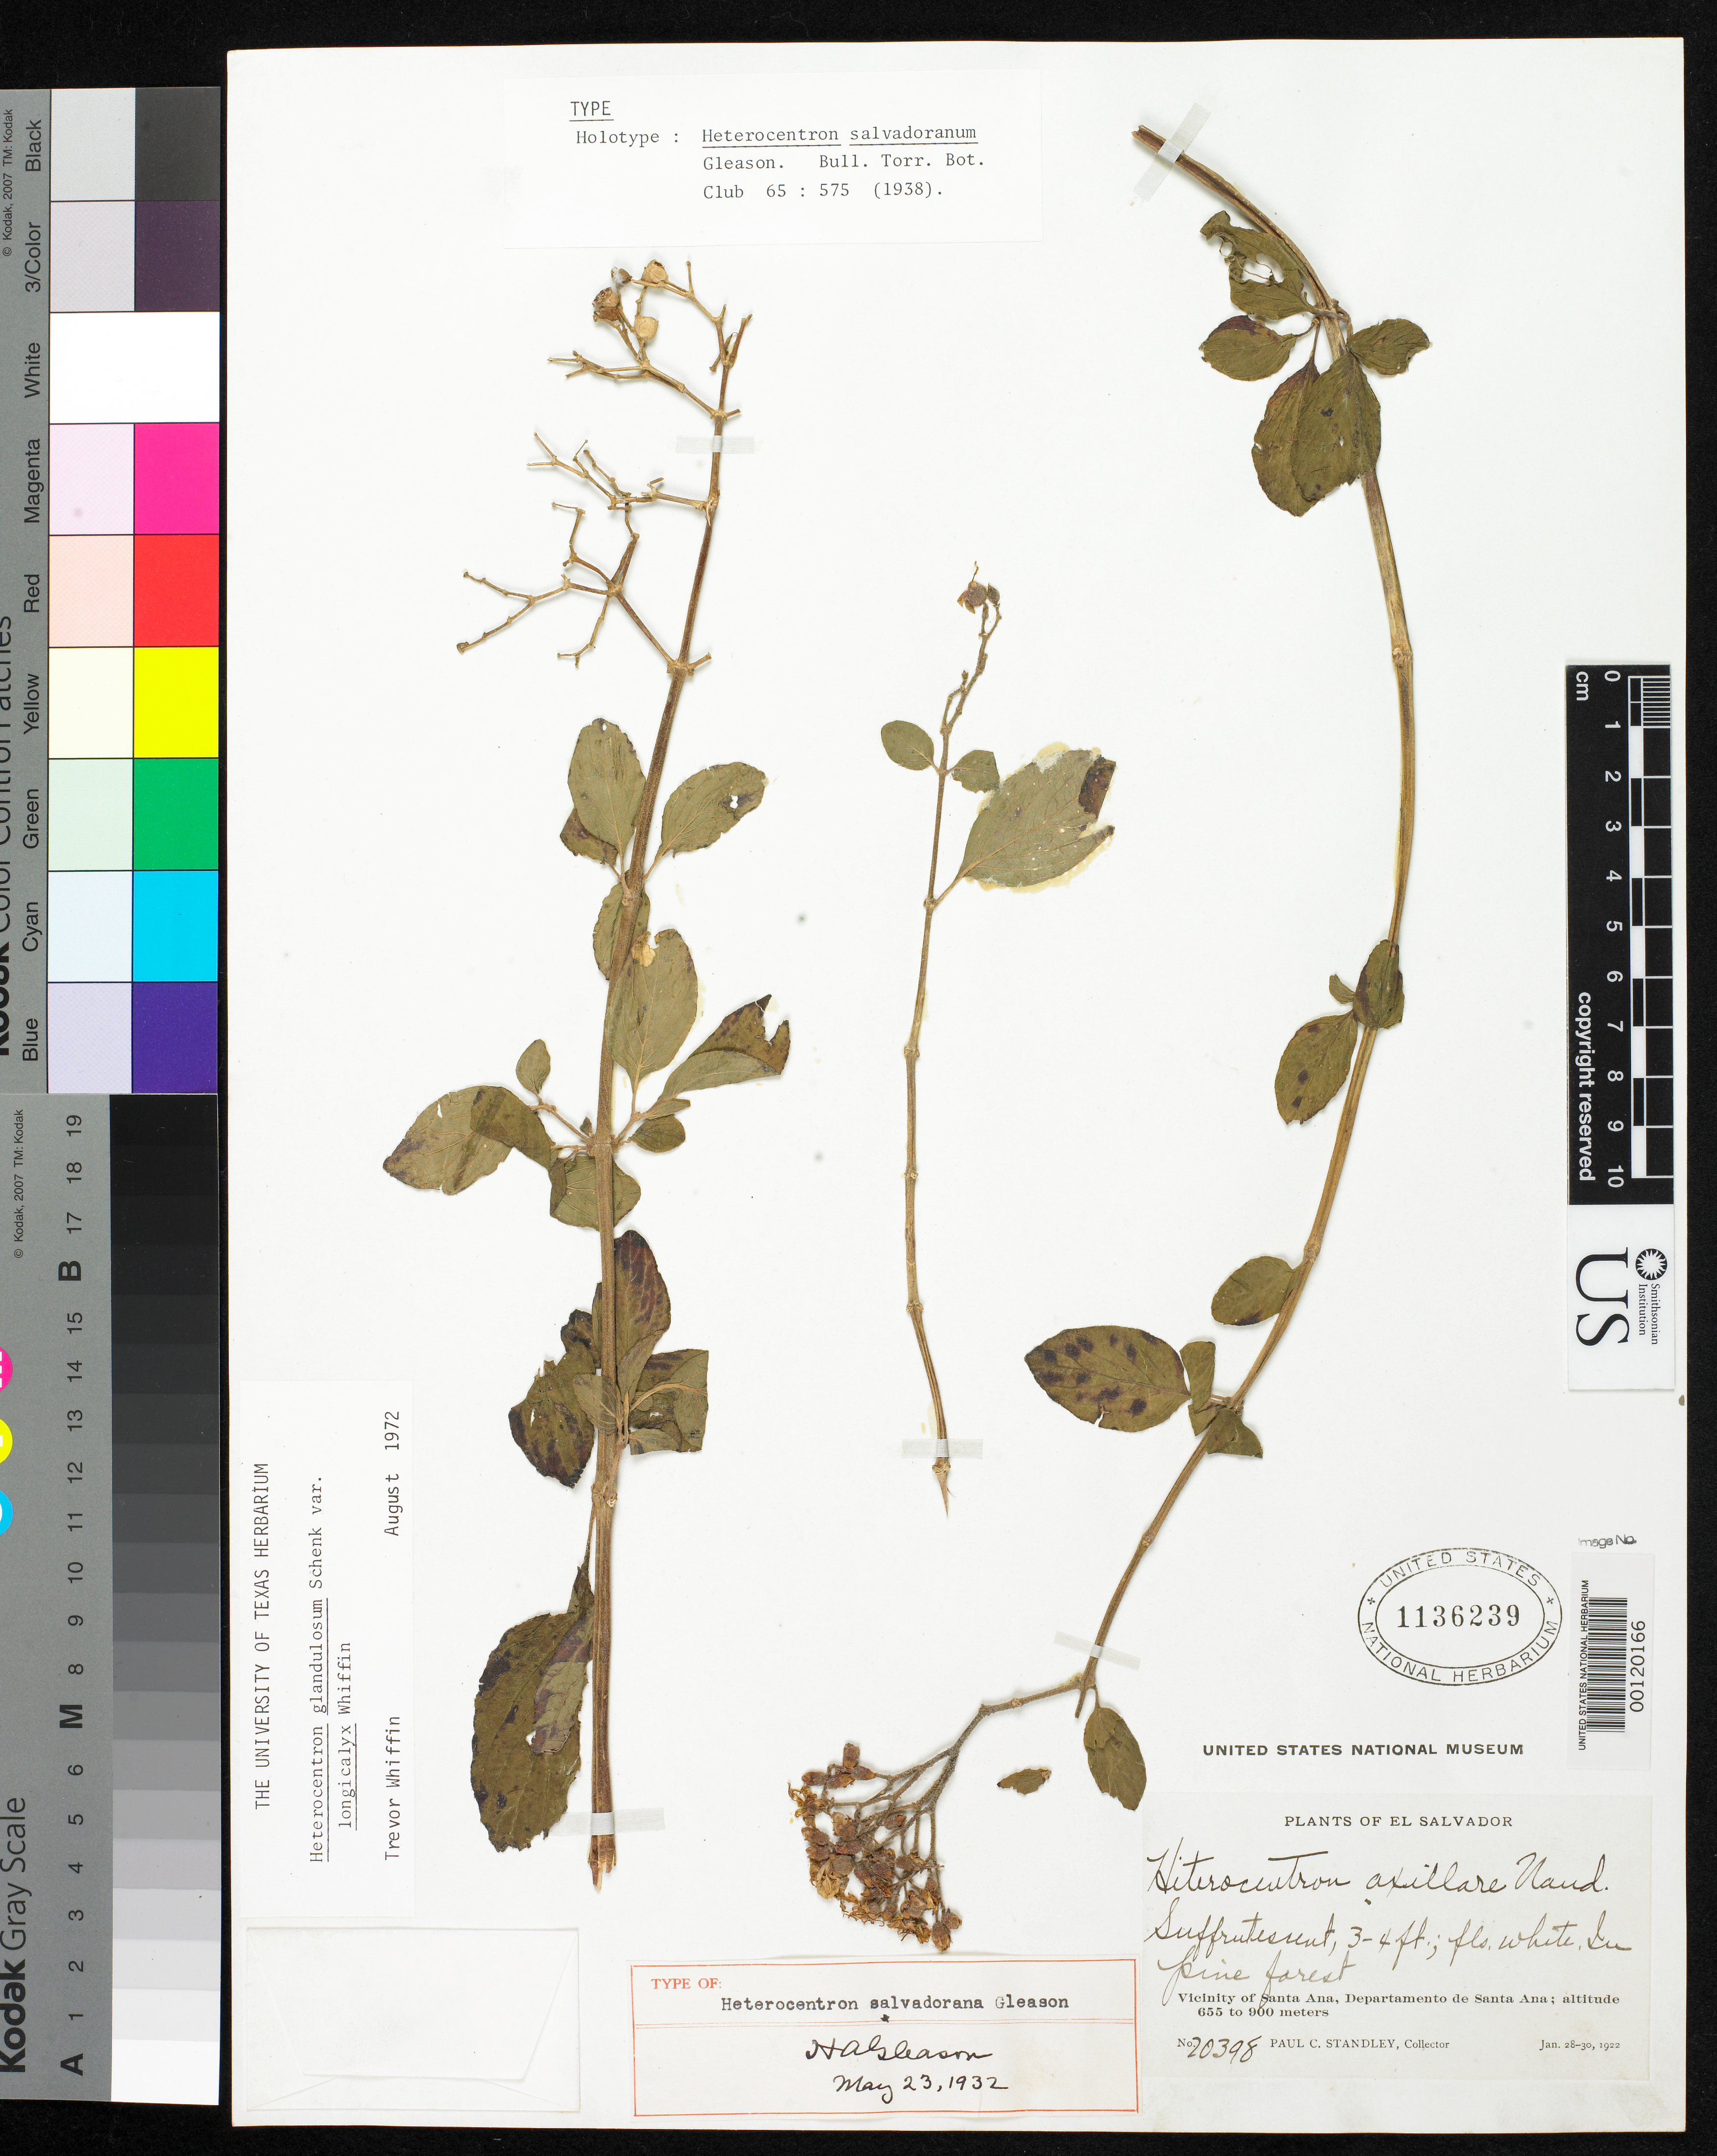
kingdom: Plantae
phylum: Tracheophyta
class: Magnoliopsida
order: Myrtales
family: Melastomataceae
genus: Heterocentron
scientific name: Heterocentron salvadorana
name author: Gleason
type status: Holotype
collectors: P. C. Standley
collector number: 20398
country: El Salvador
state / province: Santa Ana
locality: Santa Ana.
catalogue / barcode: US 1136239